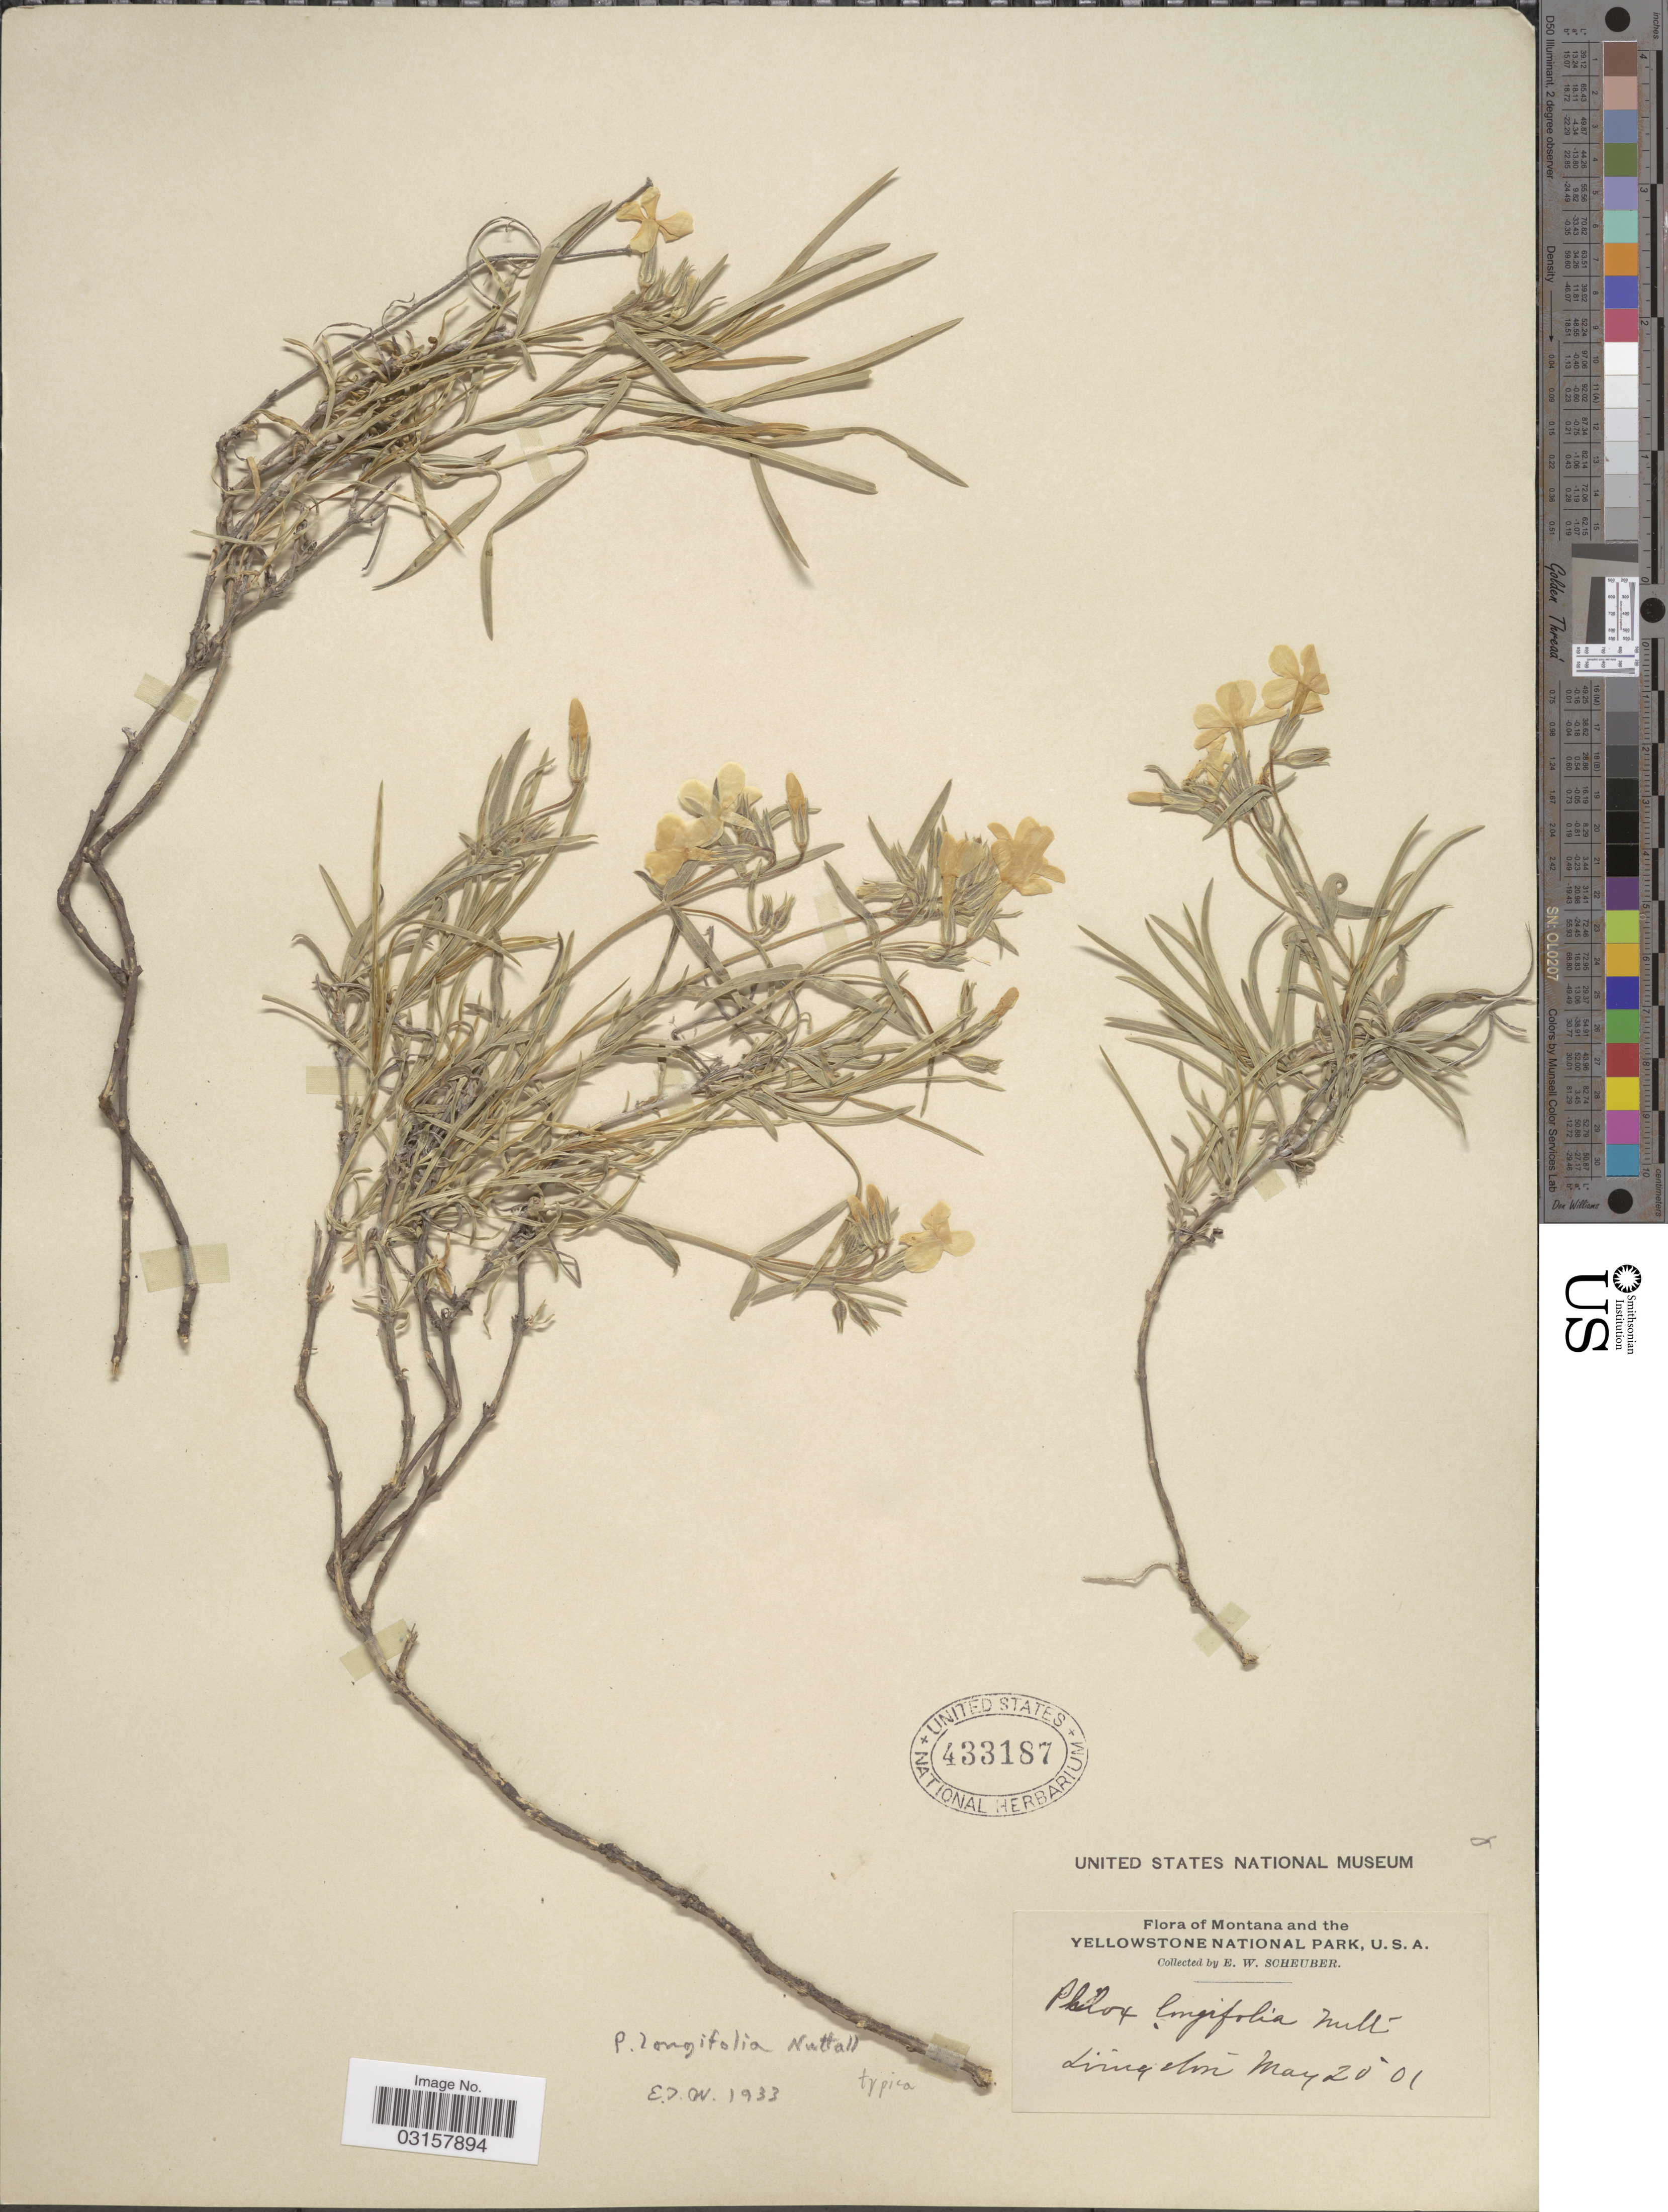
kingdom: Plantae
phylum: Tracheophyta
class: Magnoliopsida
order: Ericales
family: Polemoniaceae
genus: Phlox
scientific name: Phlox longifolia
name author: Nutt.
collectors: E. Scheuber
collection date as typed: Transcribed d/m/y: 20/5/1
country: United States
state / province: Montana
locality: Montana and the Yellowstone National Park. Livingston.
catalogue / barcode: US 433187